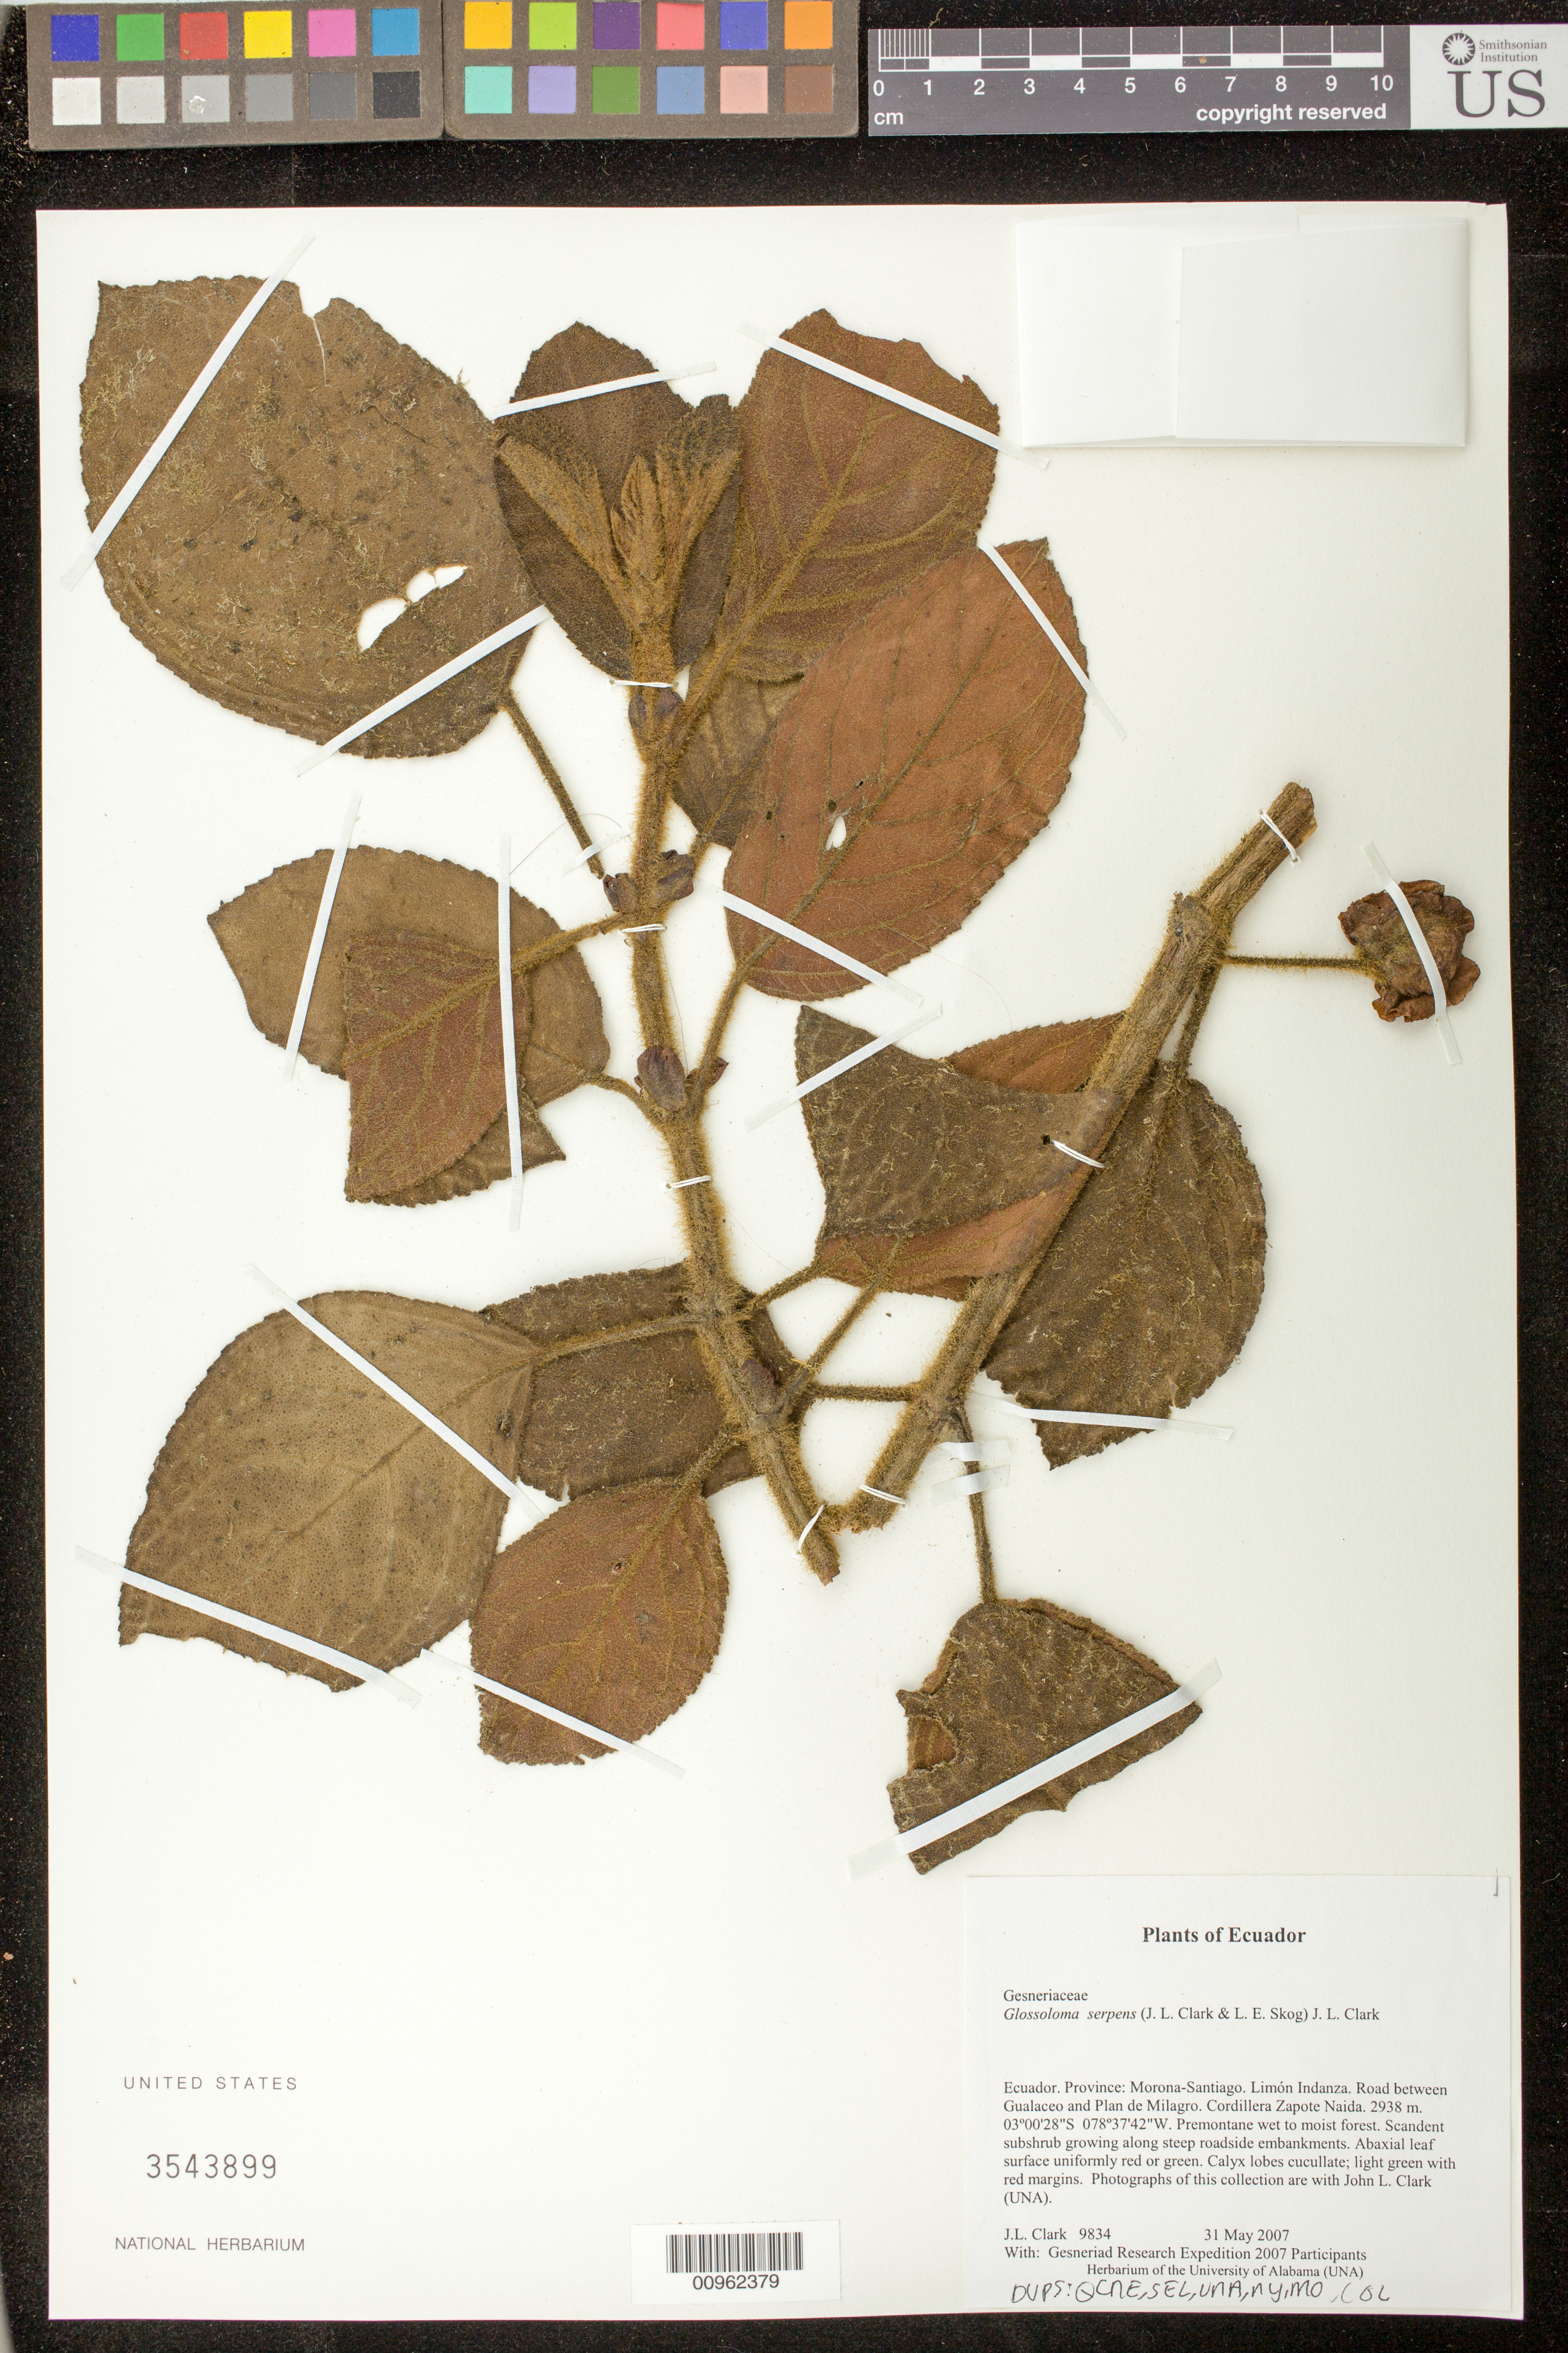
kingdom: Plantae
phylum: Tracheophyta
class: Magnoliopsida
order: Lamiales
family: Gesneriaceae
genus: Glossoloma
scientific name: Glossoloma serpens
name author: (J.L. Clark & L.E. Skog) J.L. Clark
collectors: J. L. Clark & Gesneriad Research Expedition 2007 Participants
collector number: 9834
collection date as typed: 31 May 2007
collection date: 2007-05-31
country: Ecuador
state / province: Morona-Santiago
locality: Limón Indanza. Road between Gualaceo and Plan de Milagro. Cordillera Zapote Naida.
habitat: Premontane wet to moist forest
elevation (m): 2938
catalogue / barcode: US 3543899